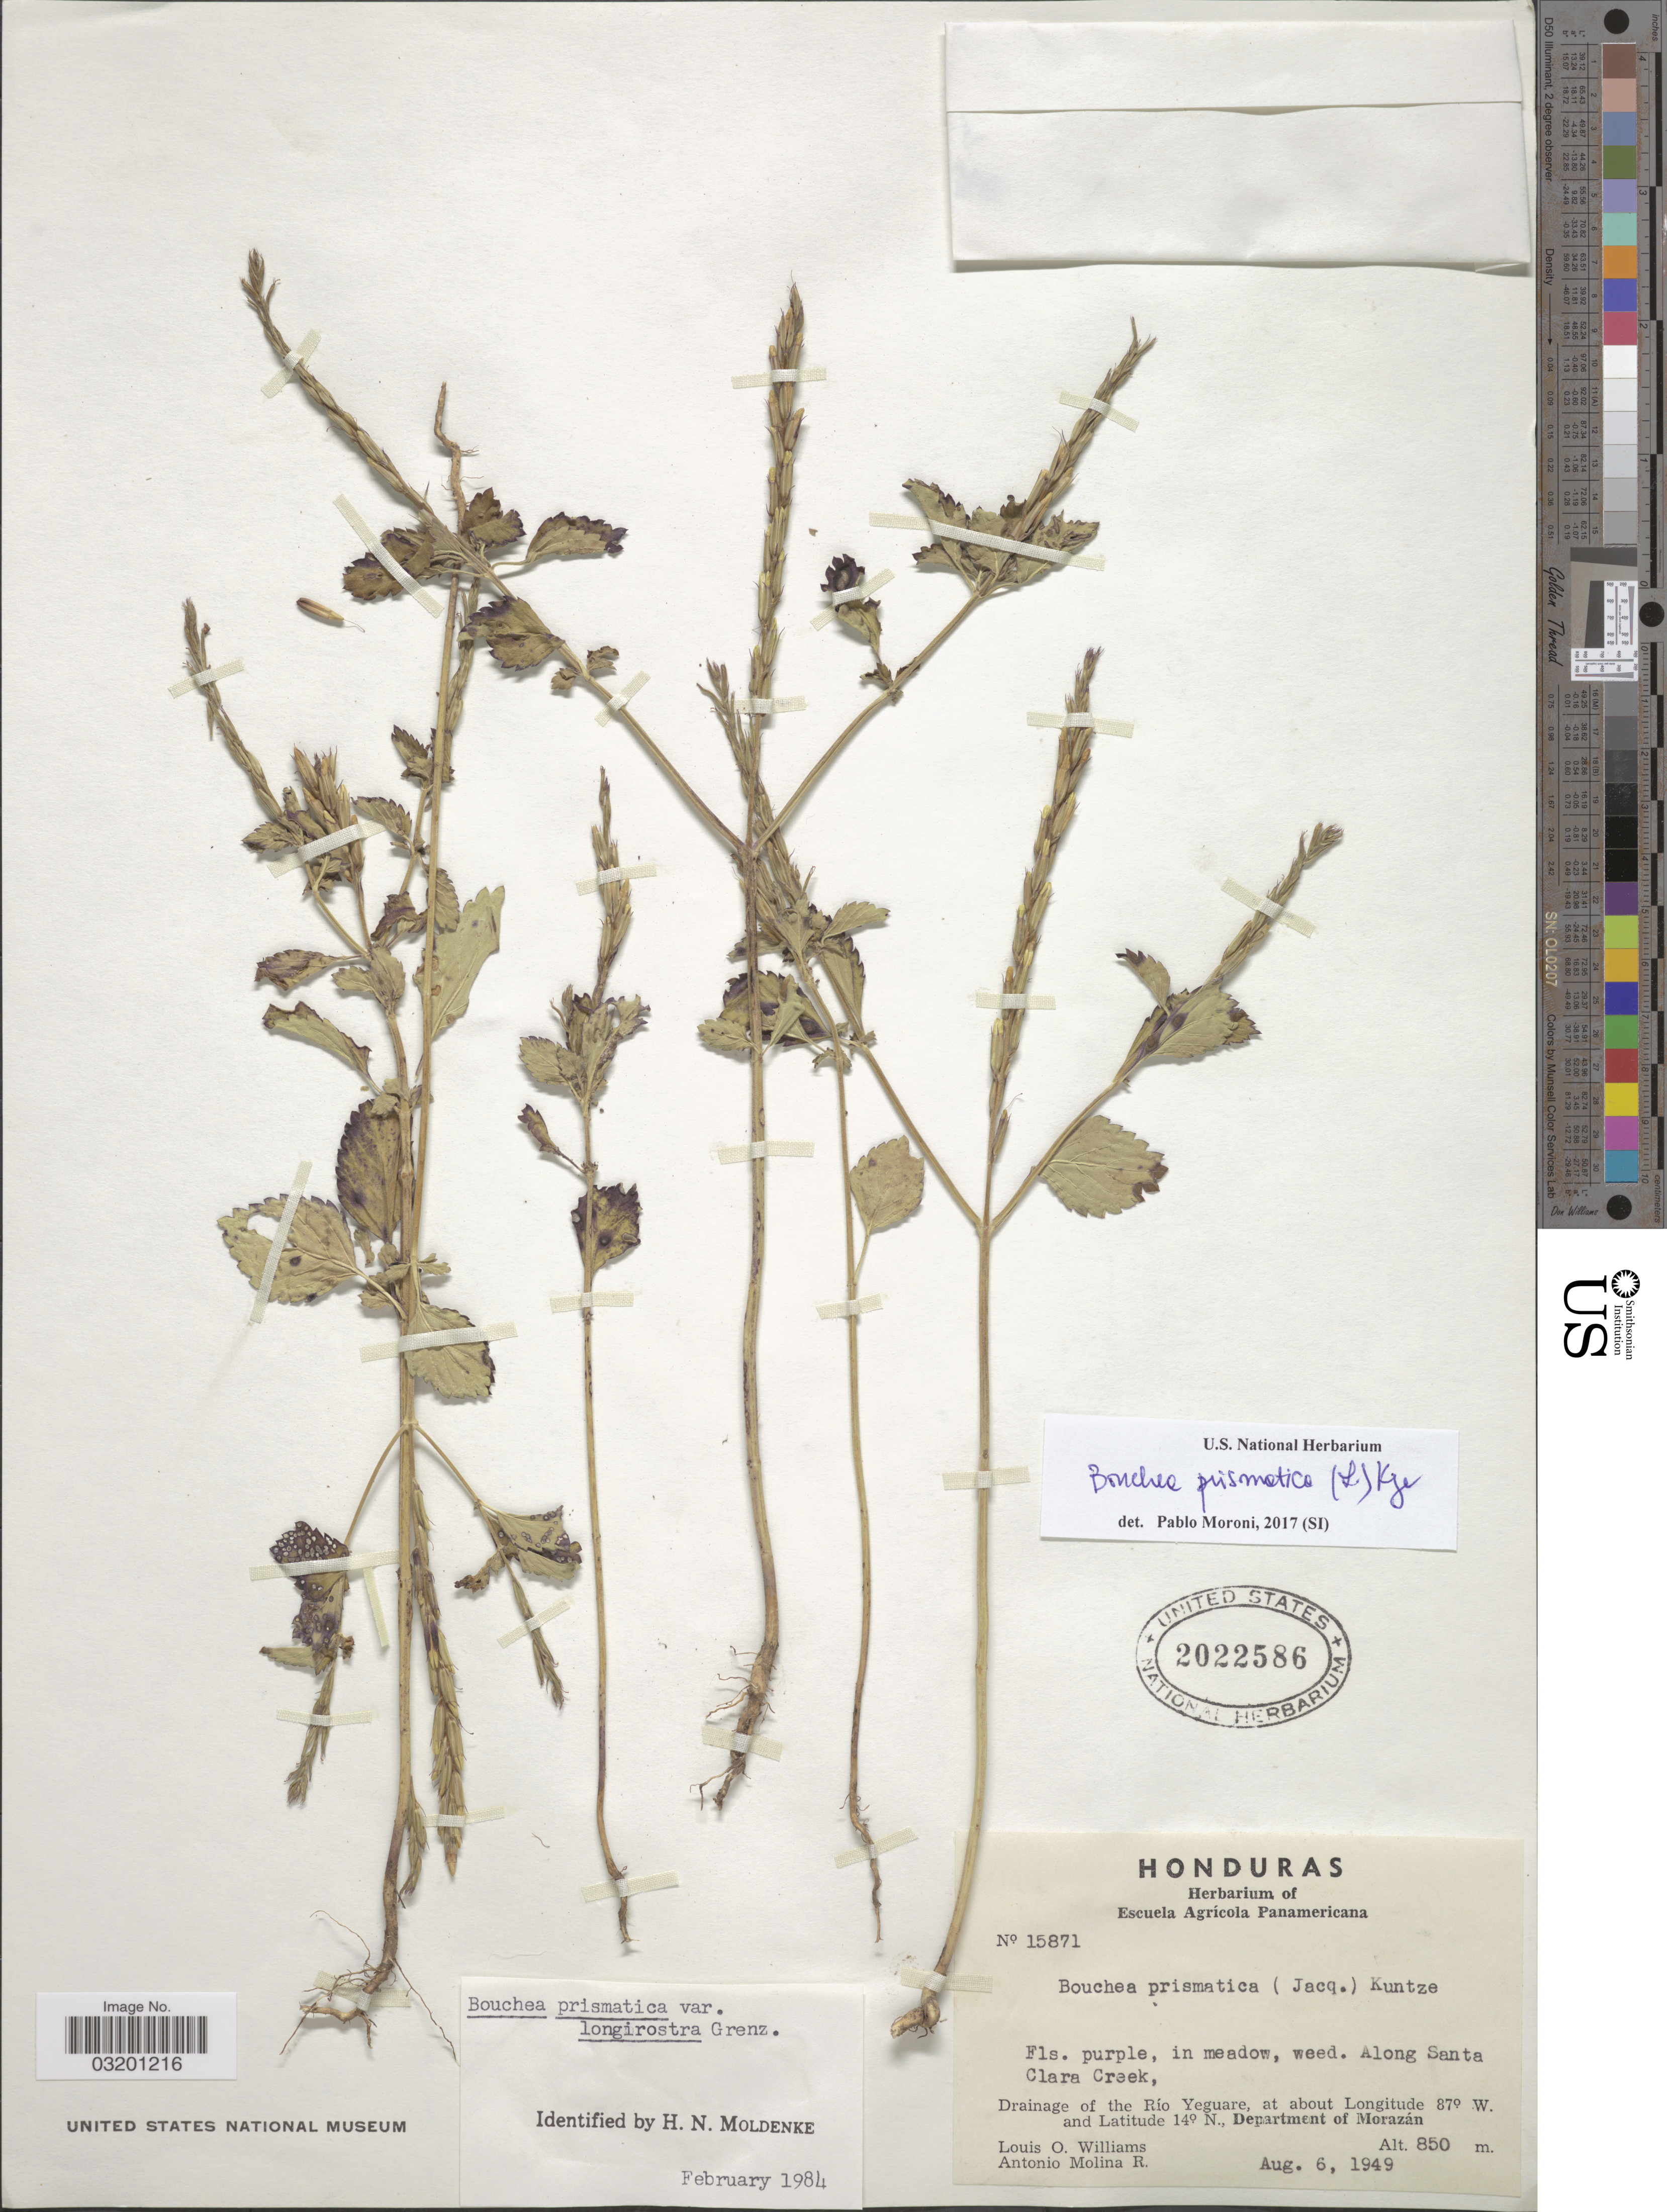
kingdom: Plantae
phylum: Tracheophyta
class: Magnoliopsida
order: Lamiales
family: Verbenaceae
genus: Bouchea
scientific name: Bouchea prismatica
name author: (L.) Kuntze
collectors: L. O. Williams & A. Molina R.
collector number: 15871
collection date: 1949-08-06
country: El Salvador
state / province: Morazan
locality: Along Santa Clara Creek. Drainage of the Río Yeguare. Department of Morazán.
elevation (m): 850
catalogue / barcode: US 2022586